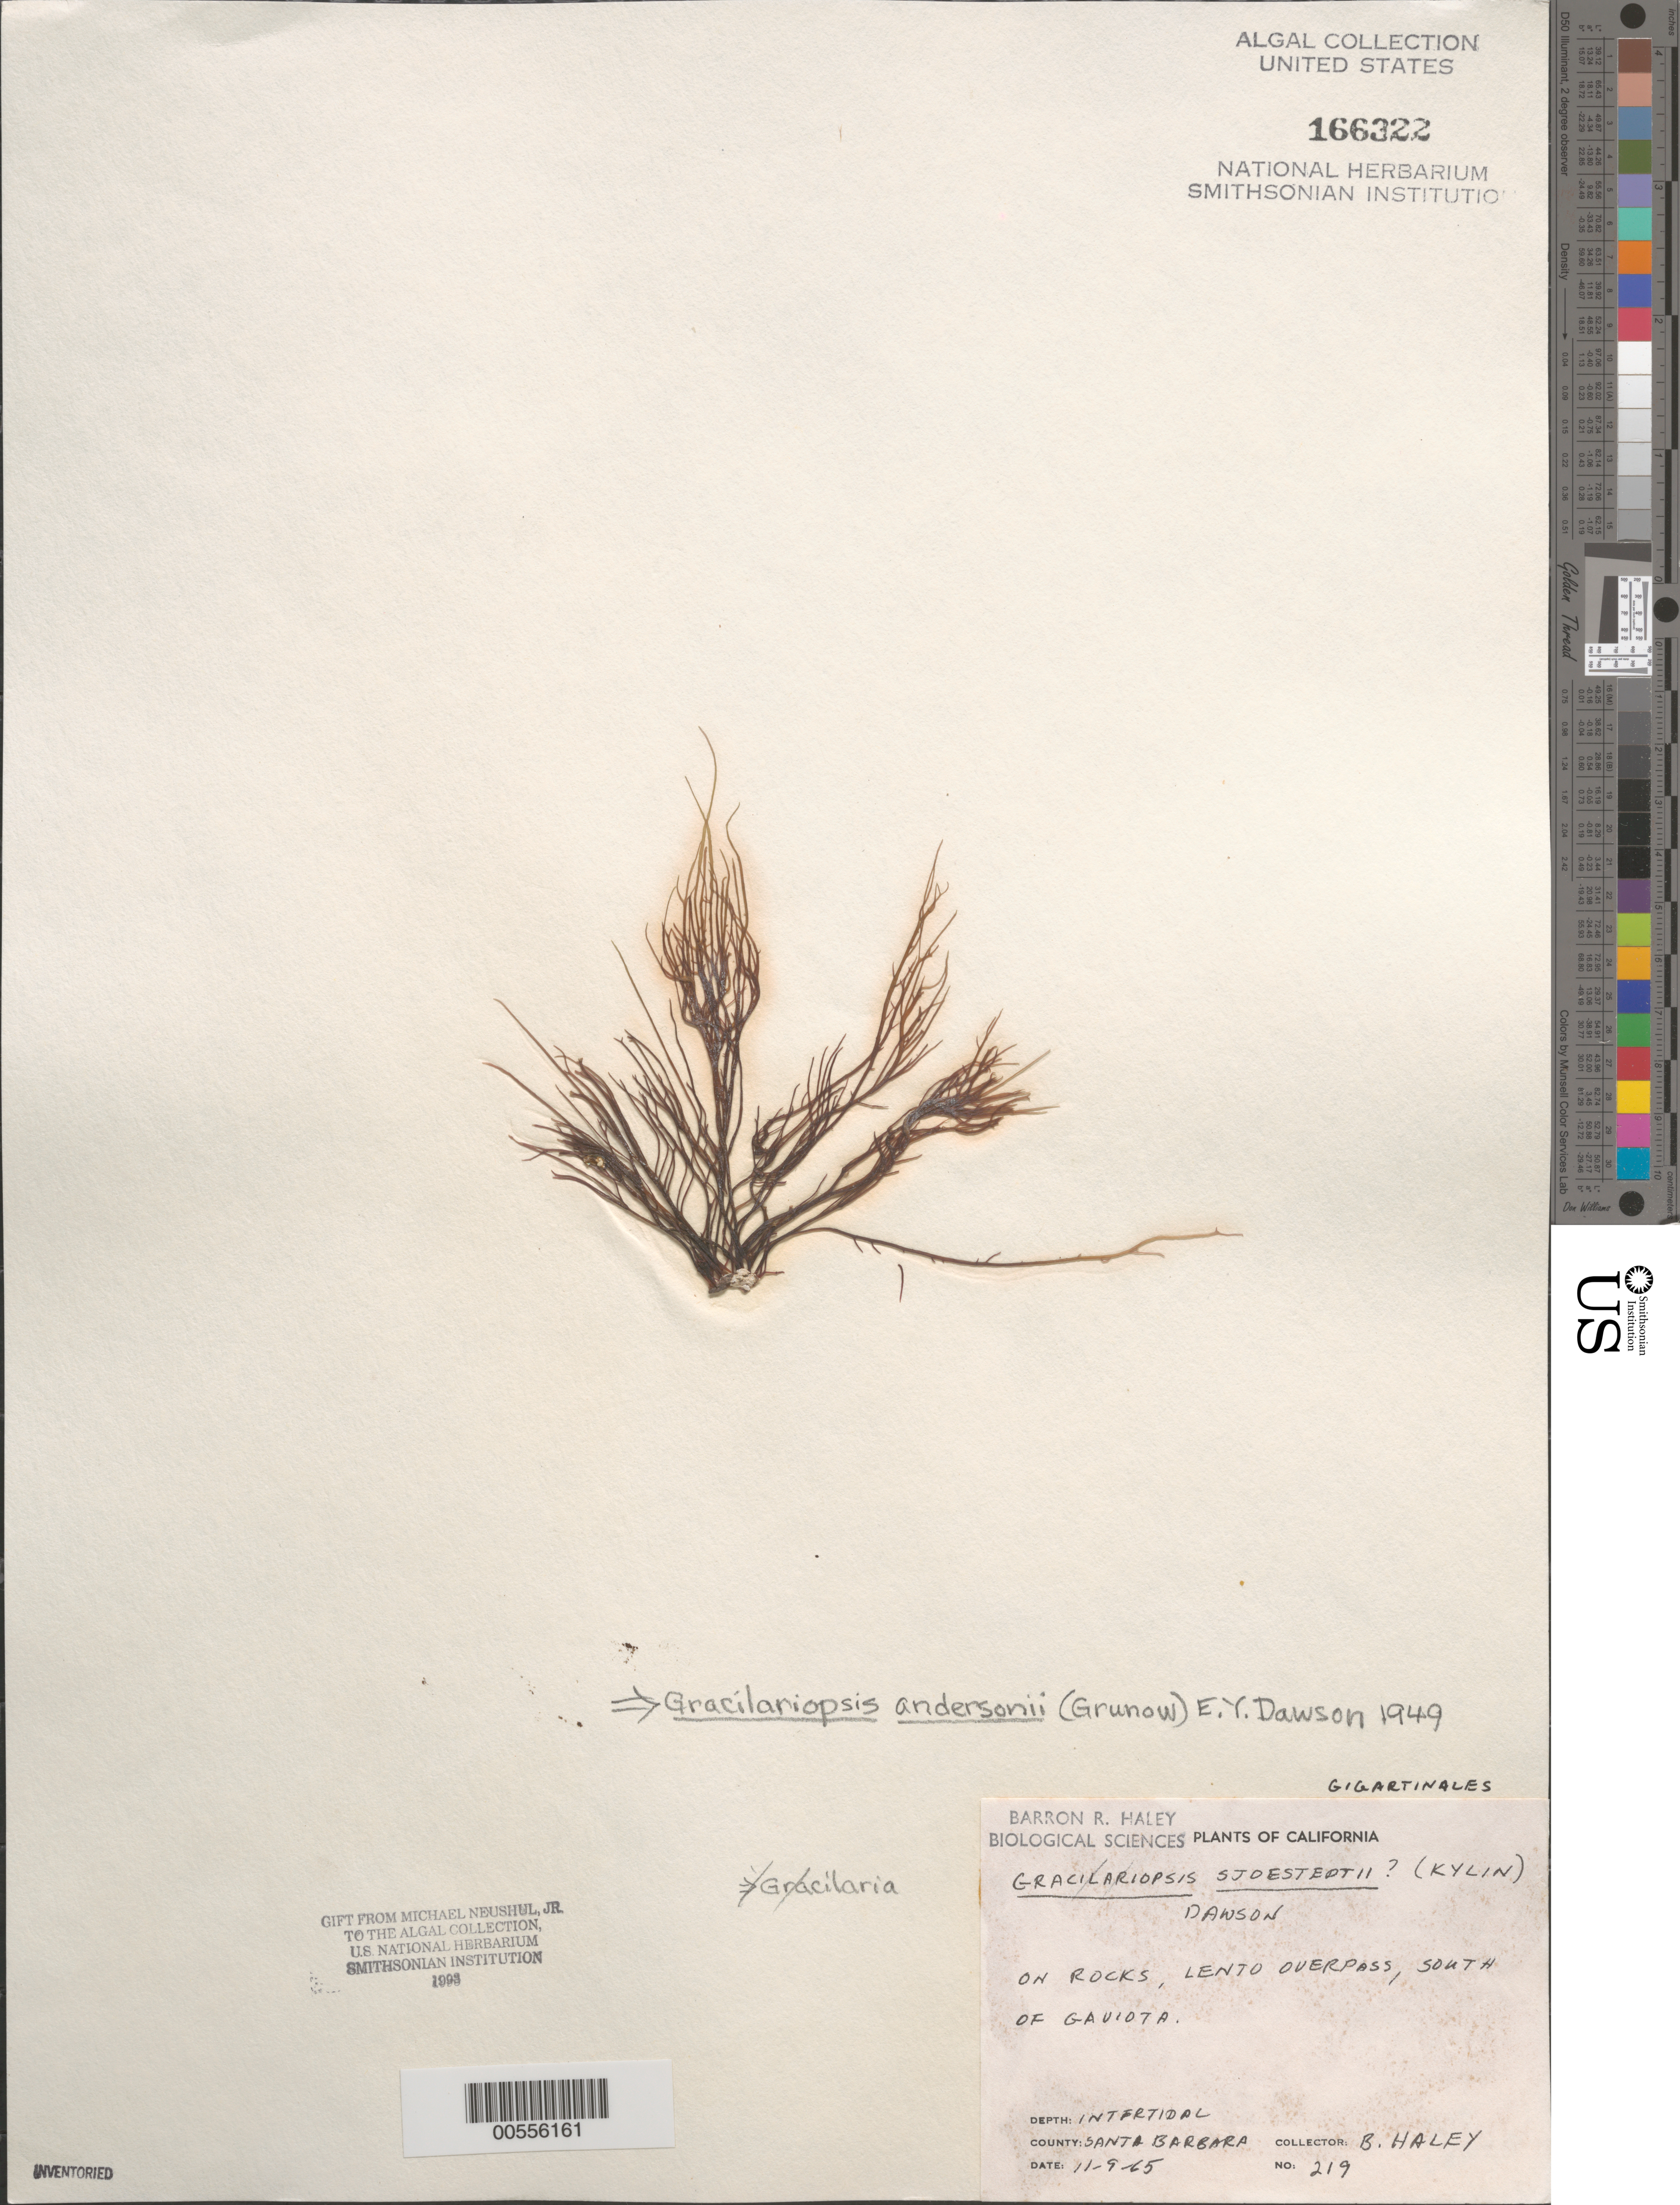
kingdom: Plantae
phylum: Rhodophyta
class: Florideophyceae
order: Gracilariales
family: Gracilariaceae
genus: Gracilariopsis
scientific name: Gracilariopsis andersonii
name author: (Grunow) E.Y. Dawson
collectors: B. Haley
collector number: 219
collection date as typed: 09 Nov 1965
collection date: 1965-11-09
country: United States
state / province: California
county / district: Santa Barbara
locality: Lento Overpass, south of Gaviota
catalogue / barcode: US 166322